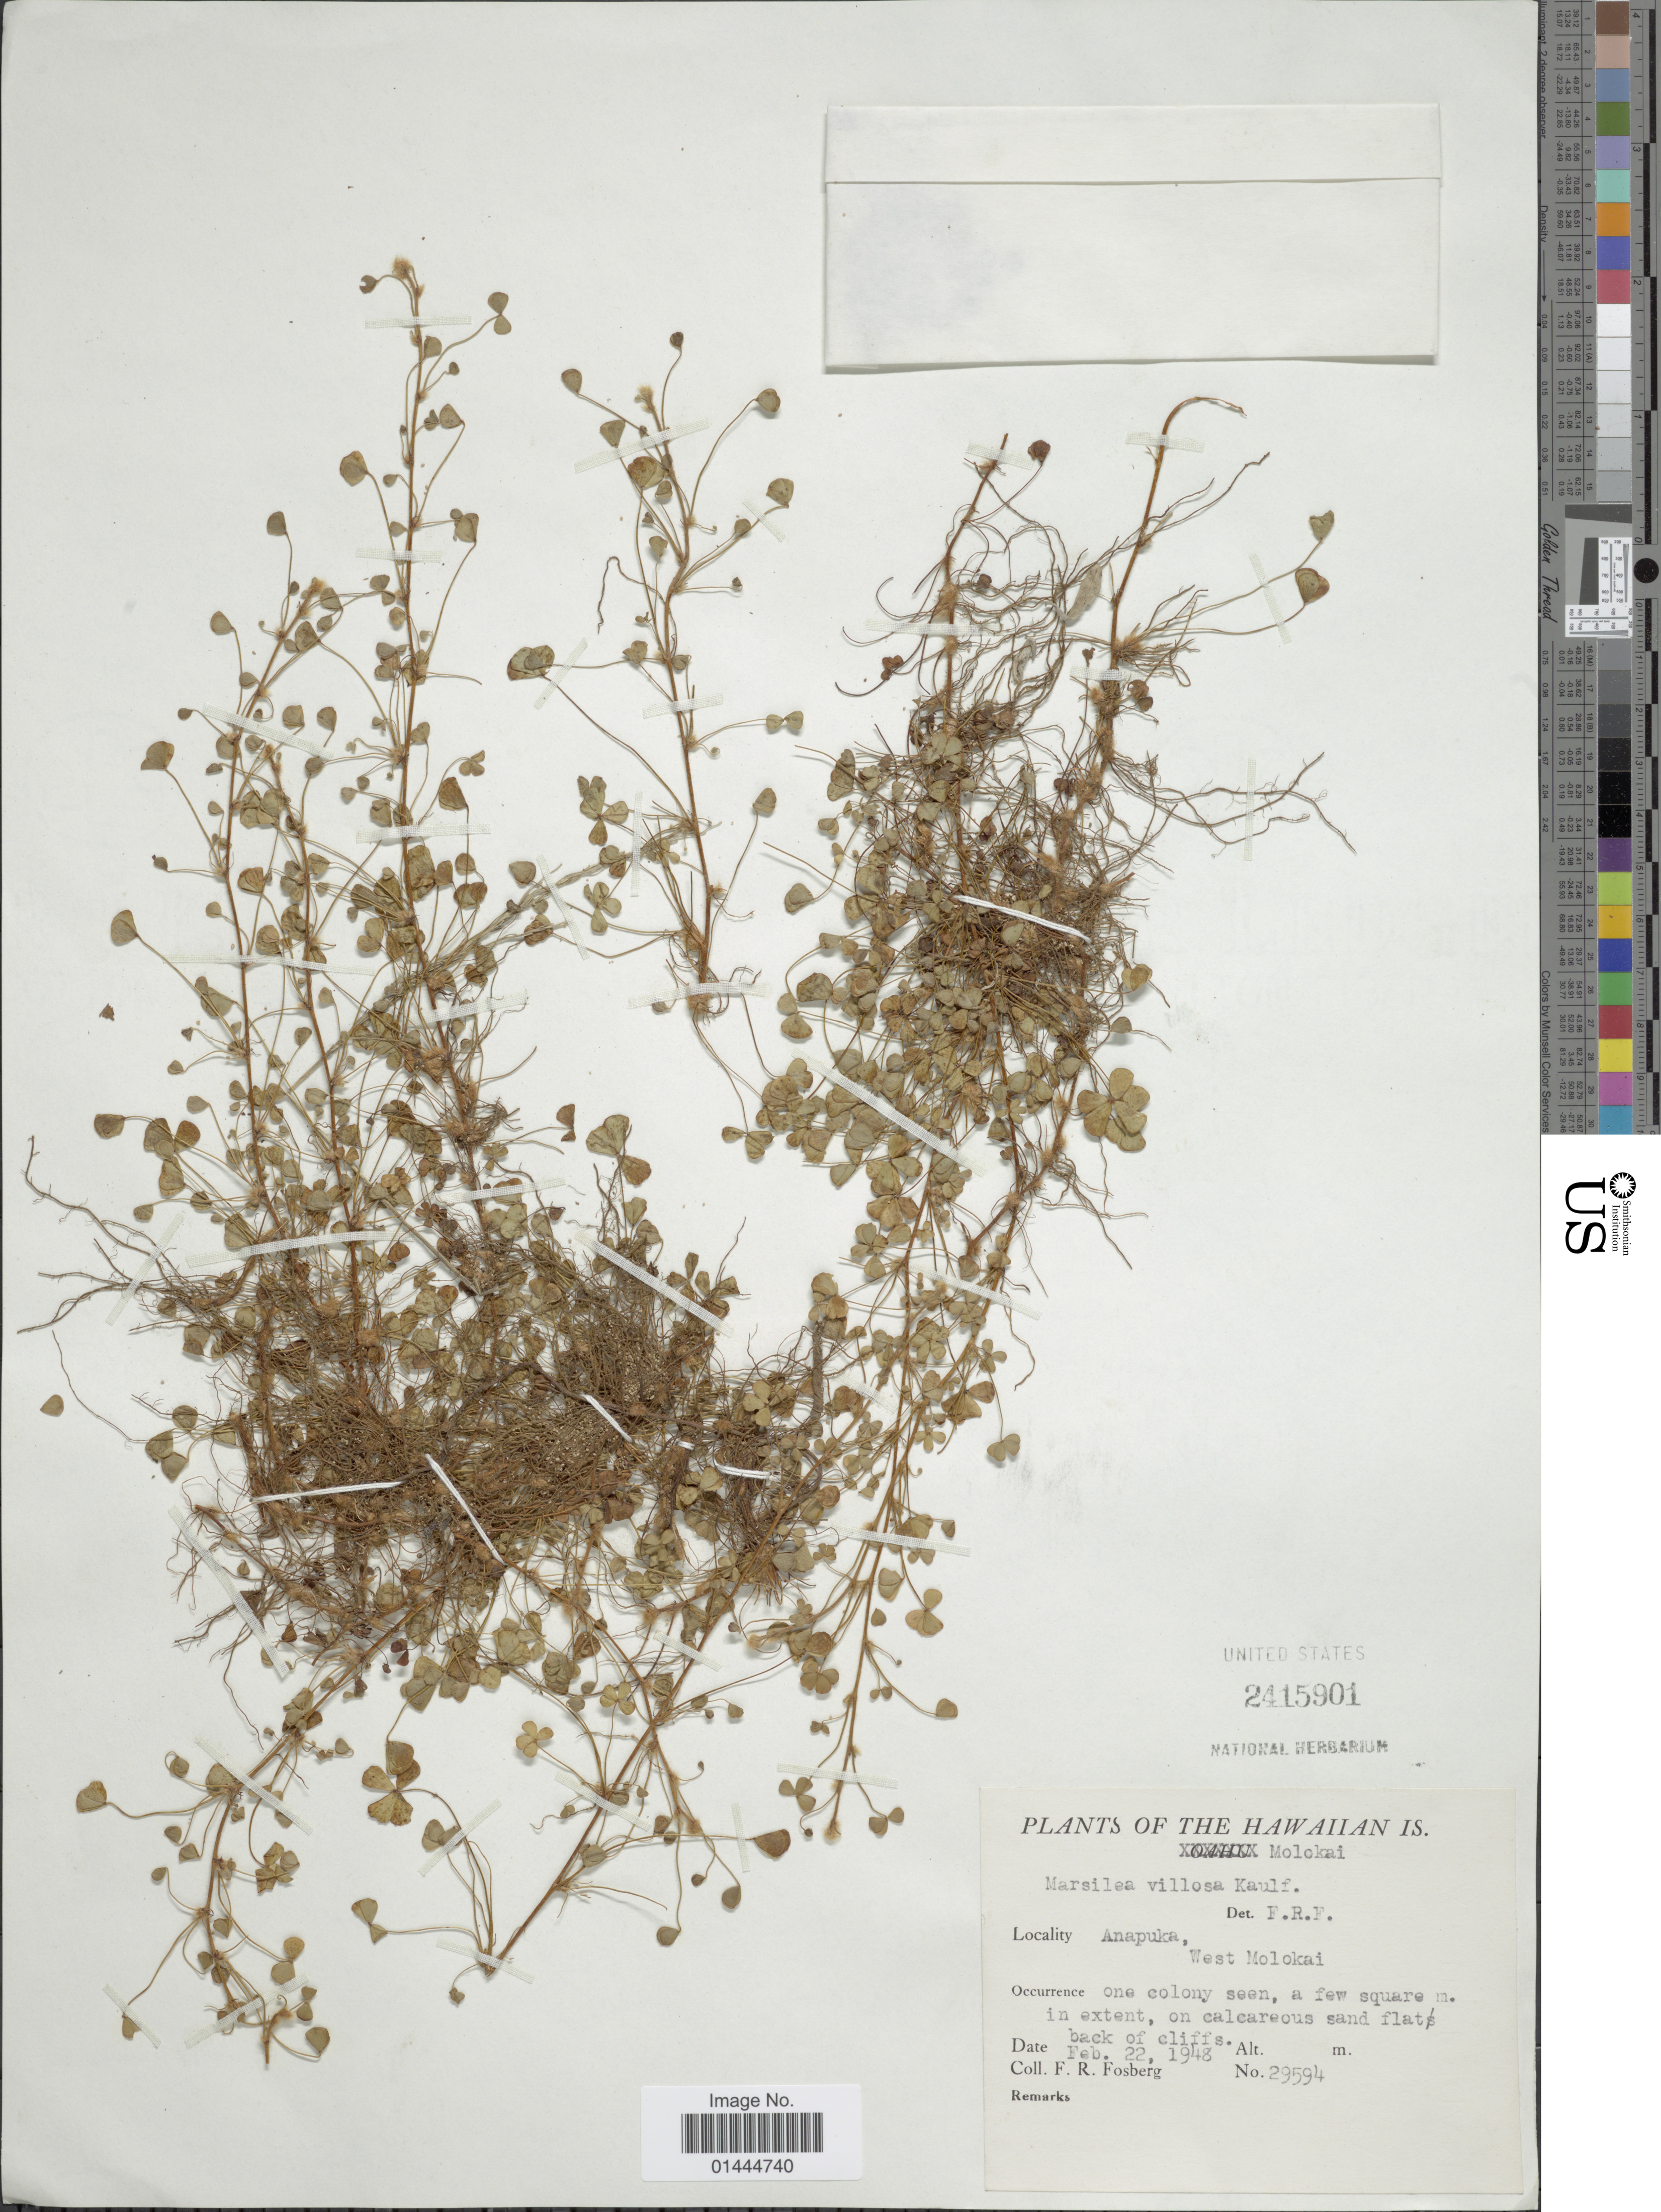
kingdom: Plantae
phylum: Tracheophyta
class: Polypodiopsida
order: Salviniales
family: Marsileaceae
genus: Marsilea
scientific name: Marsilea villosa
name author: Kaulf.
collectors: F. R. Fosberg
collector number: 29594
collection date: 1948-02-22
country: United States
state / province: Hawaii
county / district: Maui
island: Moloka'i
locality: Anapuka, West Molokai.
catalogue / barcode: US 2415901